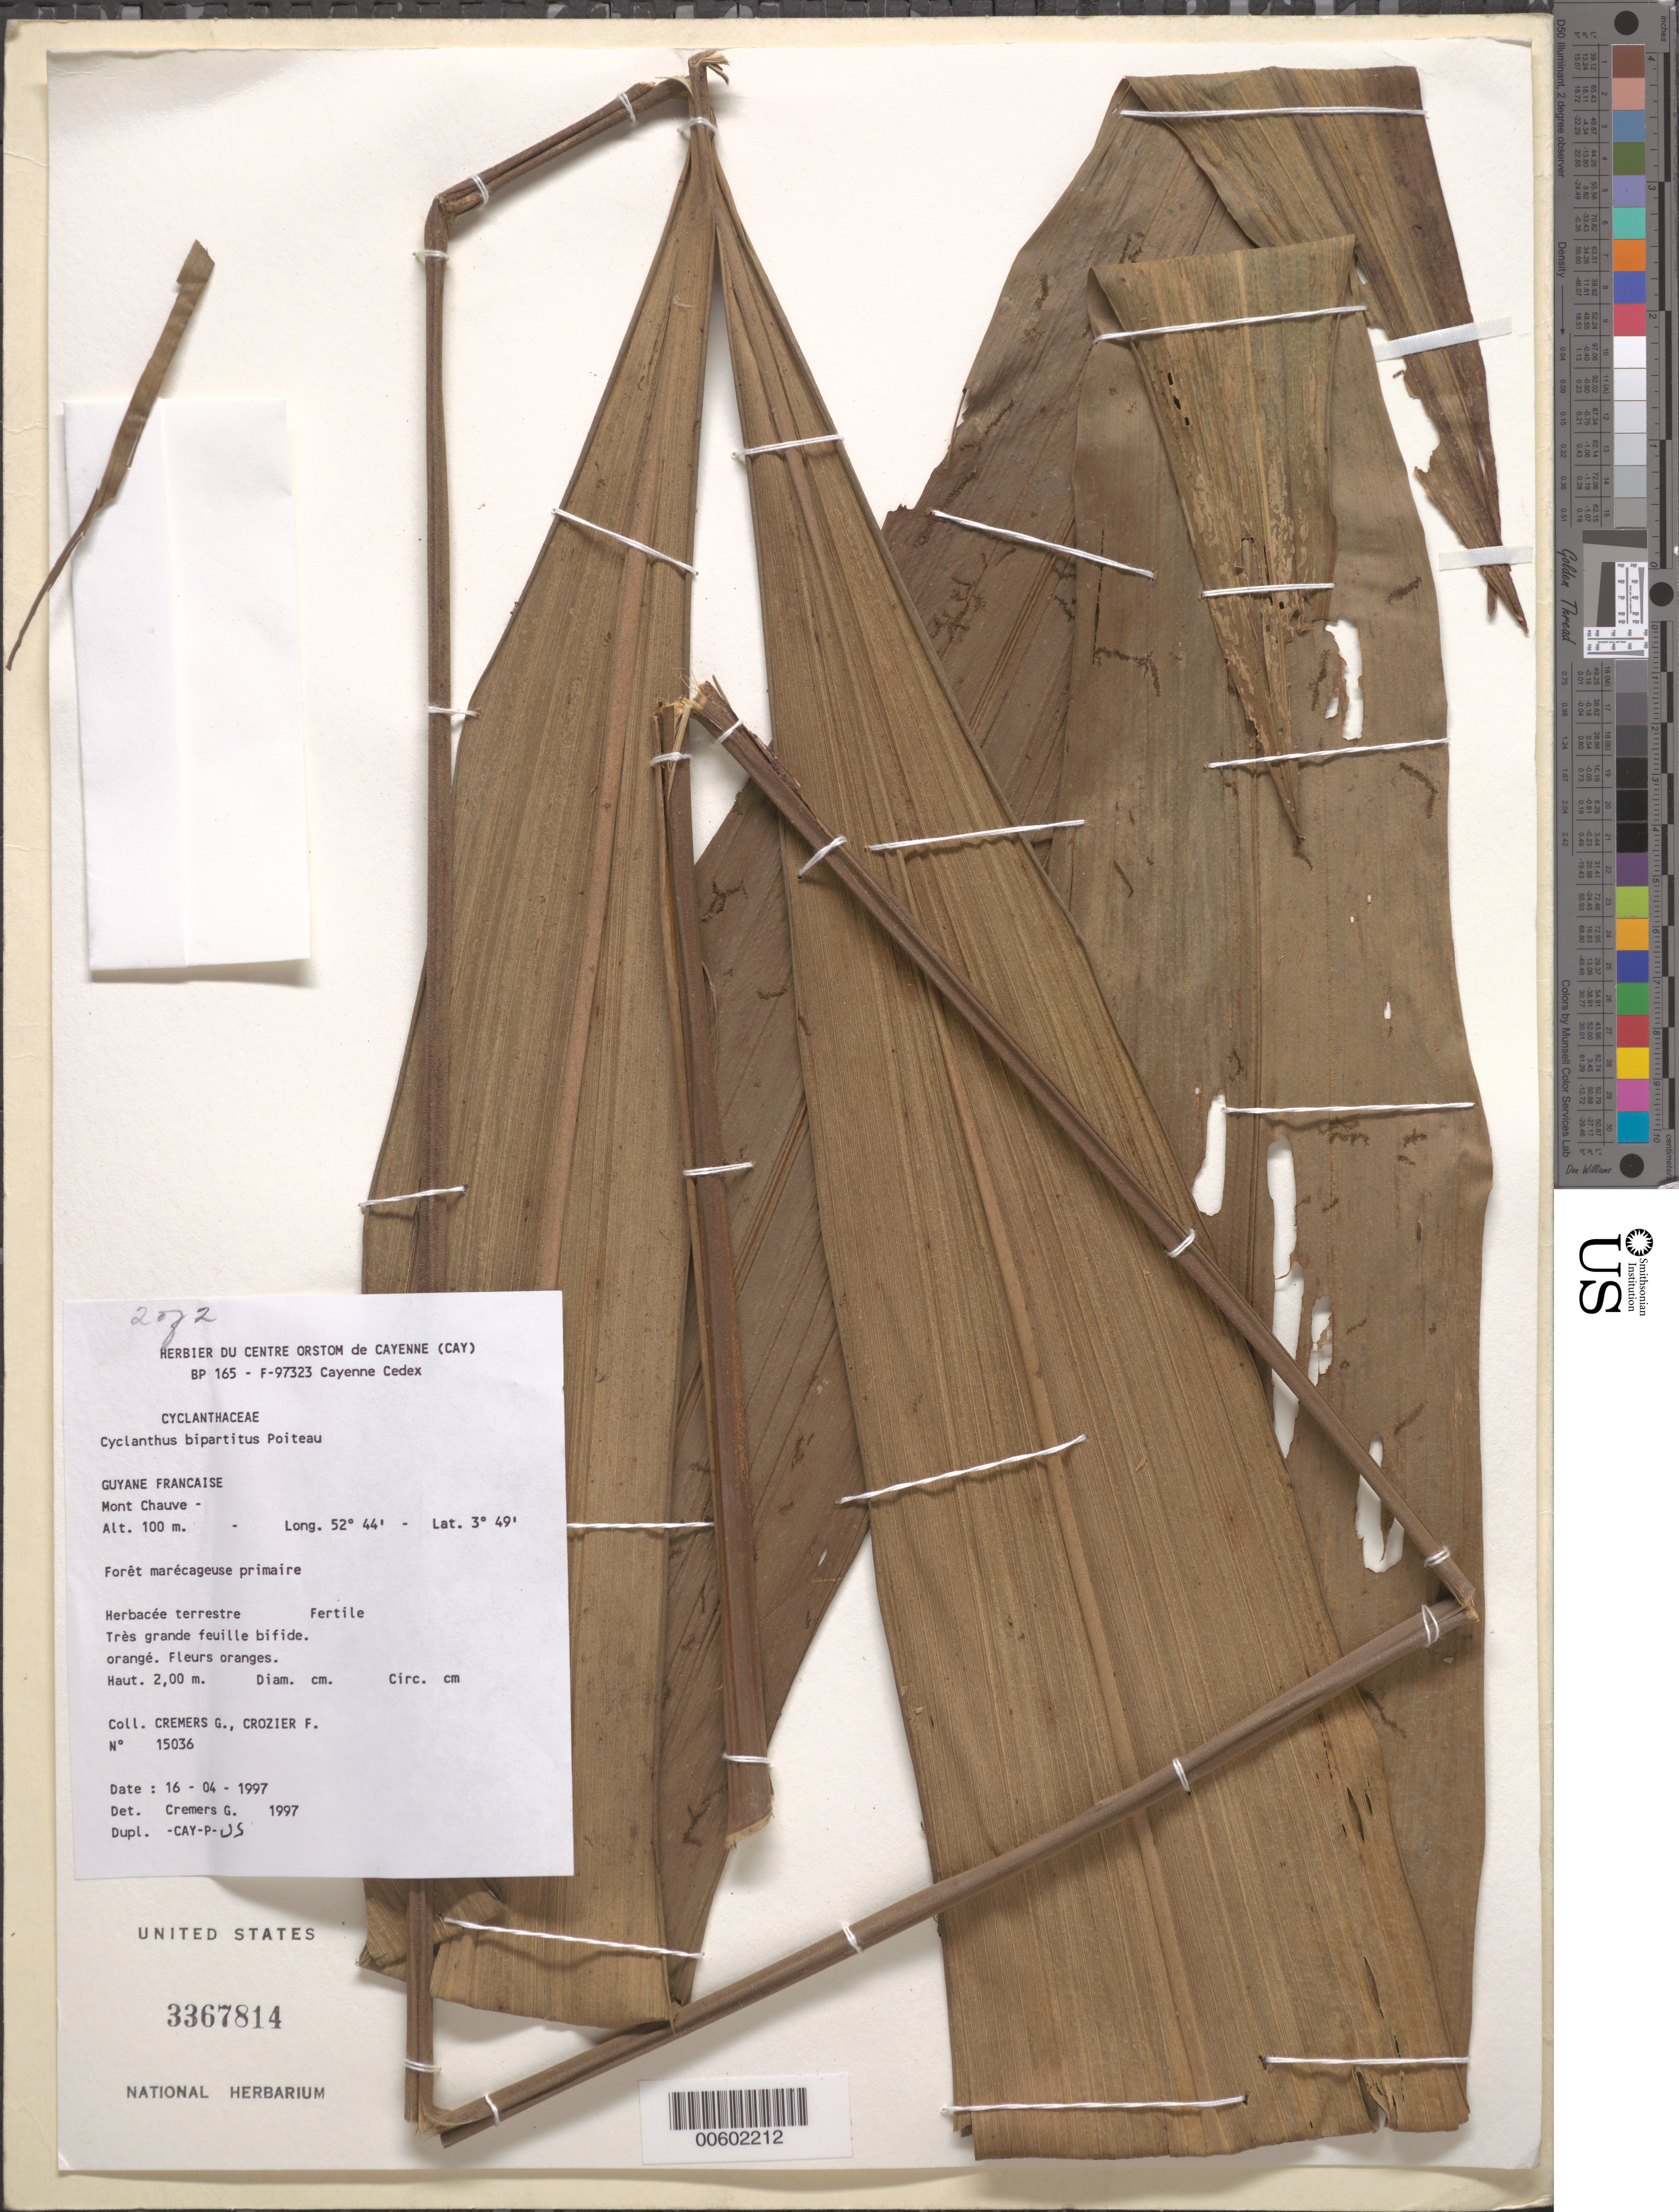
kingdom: Plantae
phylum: Tracheophyta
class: Liliopsida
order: Pandanales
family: Cyclanthaceae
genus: Cyclanthus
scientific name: Cyclanthus bipartitus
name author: Poit. ex A. Rich.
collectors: G. Cremers & F. Crozier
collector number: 15036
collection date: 1997-04-16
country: French Guiana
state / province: Cayenne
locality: Guyane Francaise. Mont Chauve.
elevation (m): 100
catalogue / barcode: US 3367814